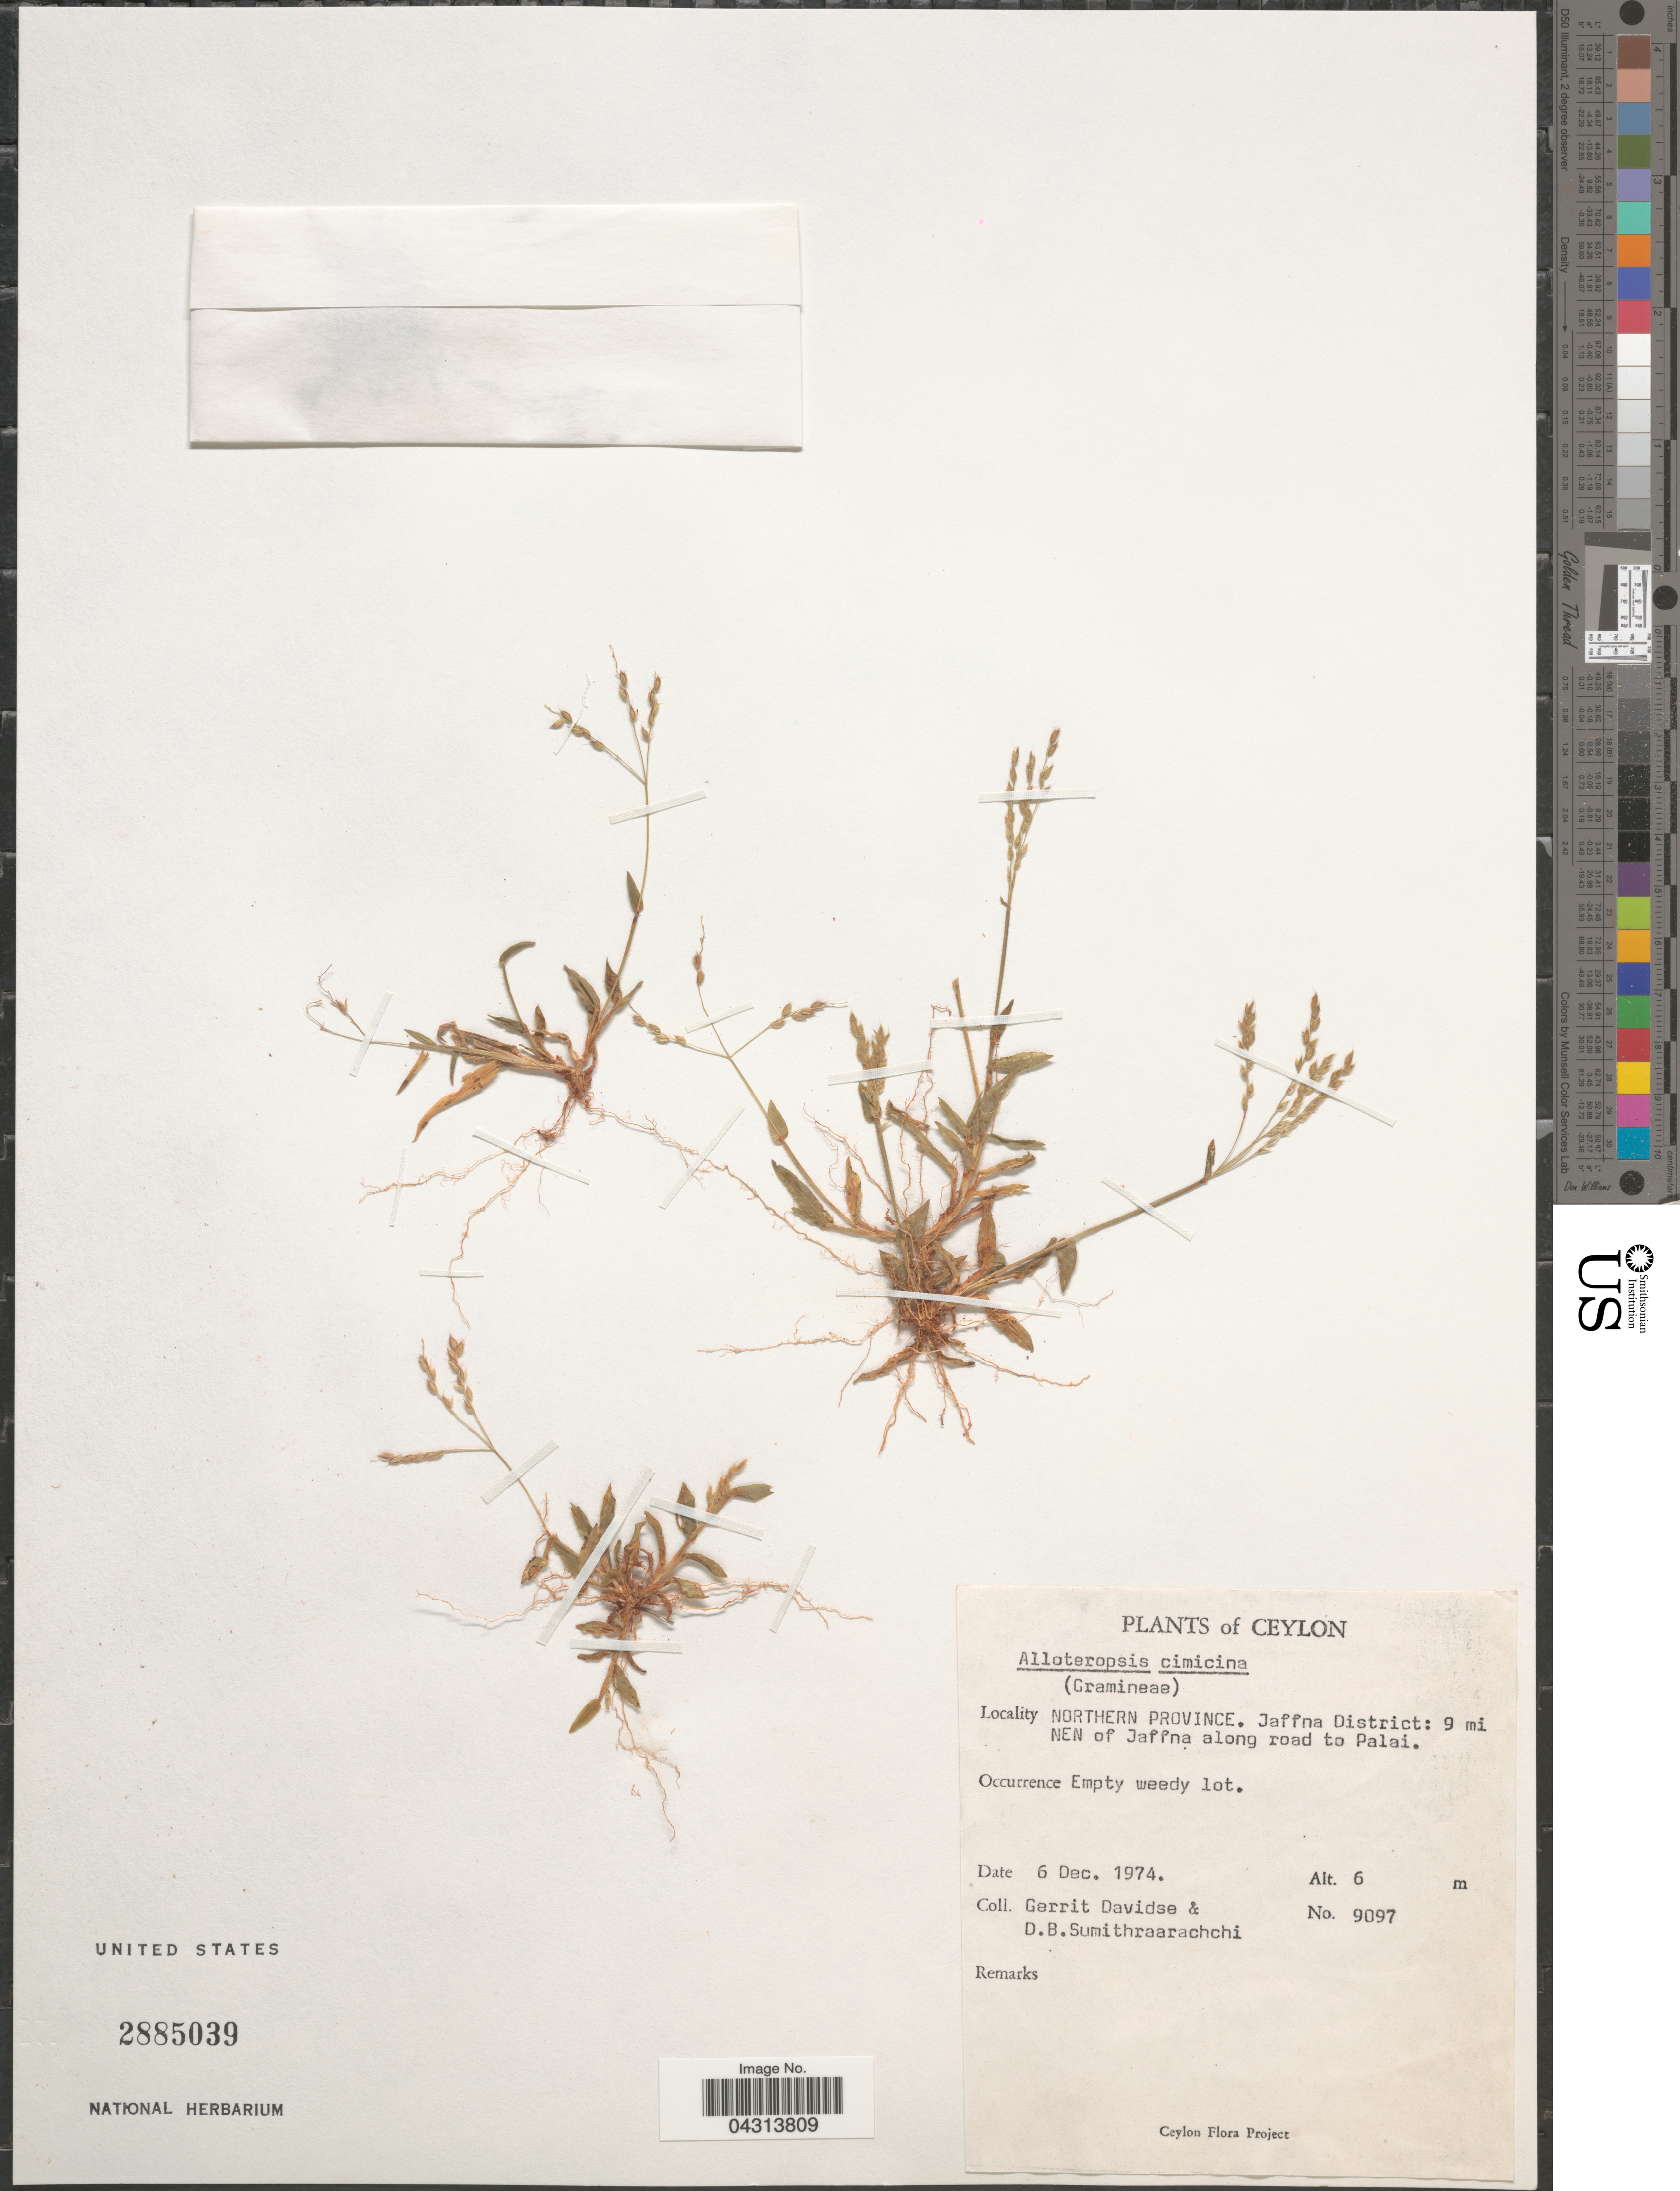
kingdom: Plantae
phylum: Tracheophyta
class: Liliopsida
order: Poales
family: Poaceae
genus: Alloteropsis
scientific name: Alloteropsis cimicina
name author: (L.) Stapf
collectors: G. Davidse & D. B. Sumithraarachchi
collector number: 9097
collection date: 1974-12-06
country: Sri Lanka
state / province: Northern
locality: Jaffna District: 9 mi NEN of Jaffna along road to Palai.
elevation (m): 6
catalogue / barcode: US 2885039